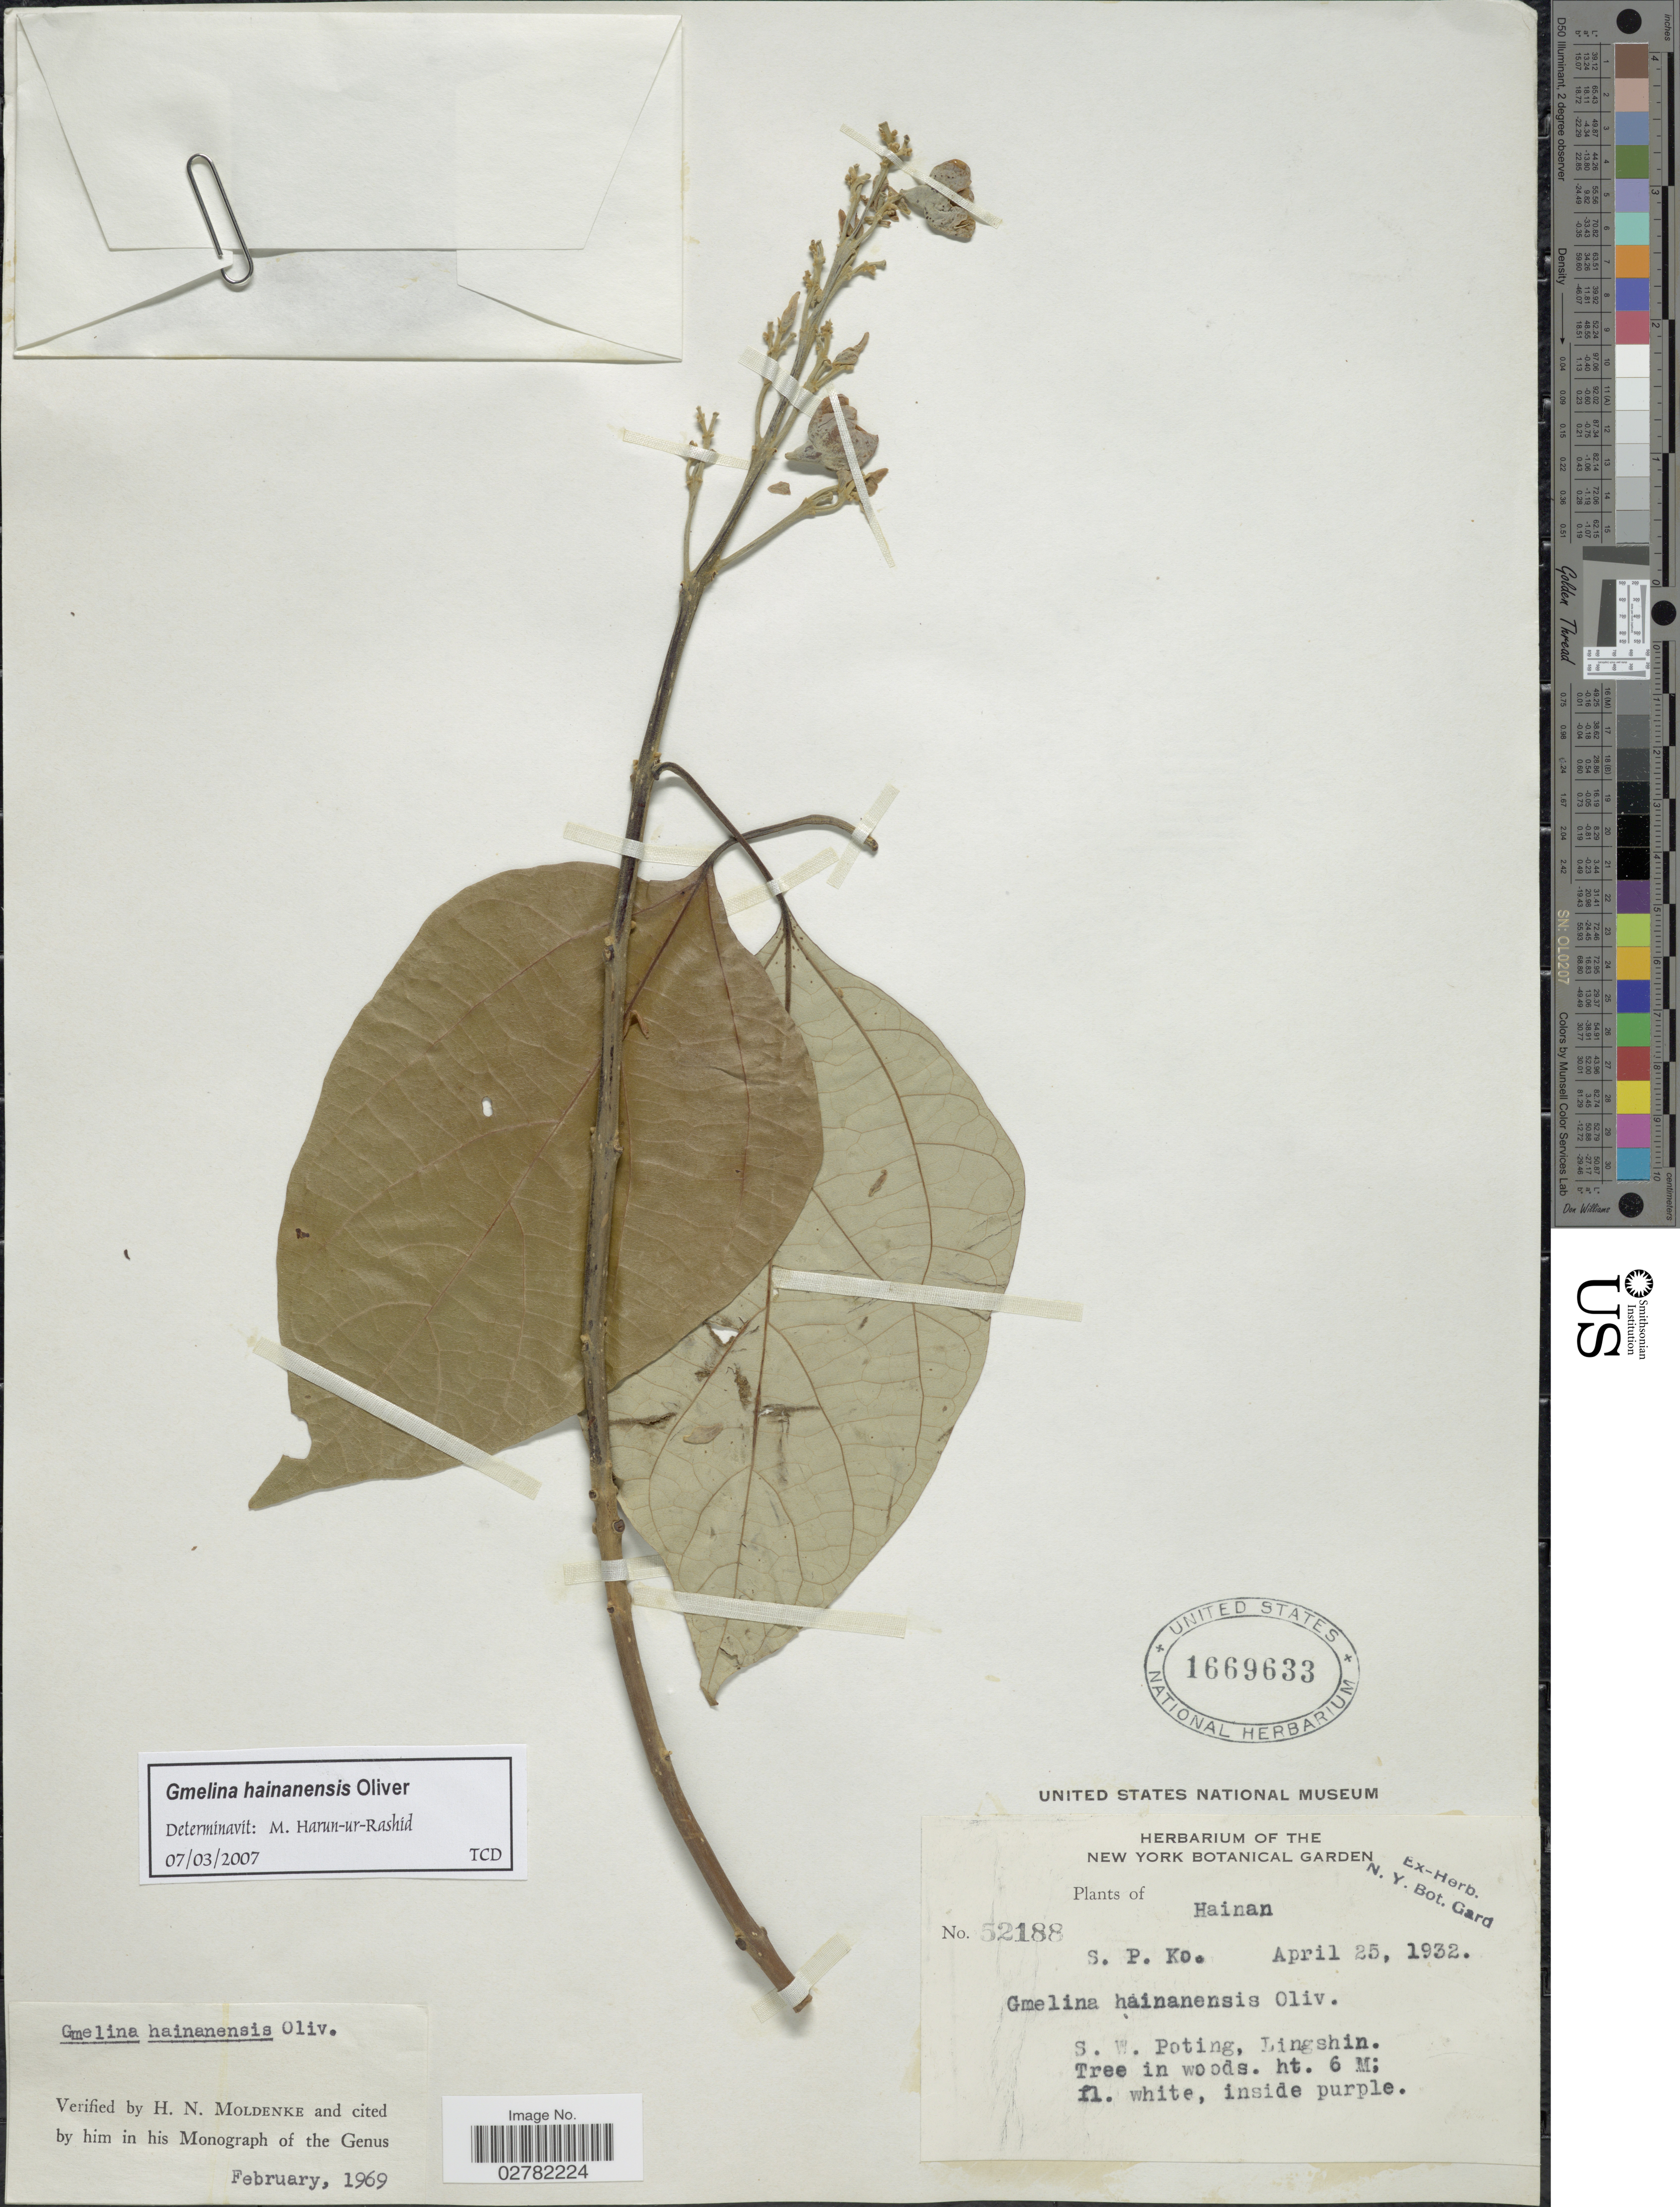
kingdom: Plantae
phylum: Tracheophyta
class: Magnoliopsida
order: Lamiales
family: Lamiaceae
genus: Gmelina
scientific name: Gmelina hainanensis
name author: Oliv.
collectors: S. P. Ko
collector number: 52188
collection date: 1932-04-25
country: China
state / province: Hainan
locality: S.W. Poting, Lingshin.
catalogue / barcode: US 1669633